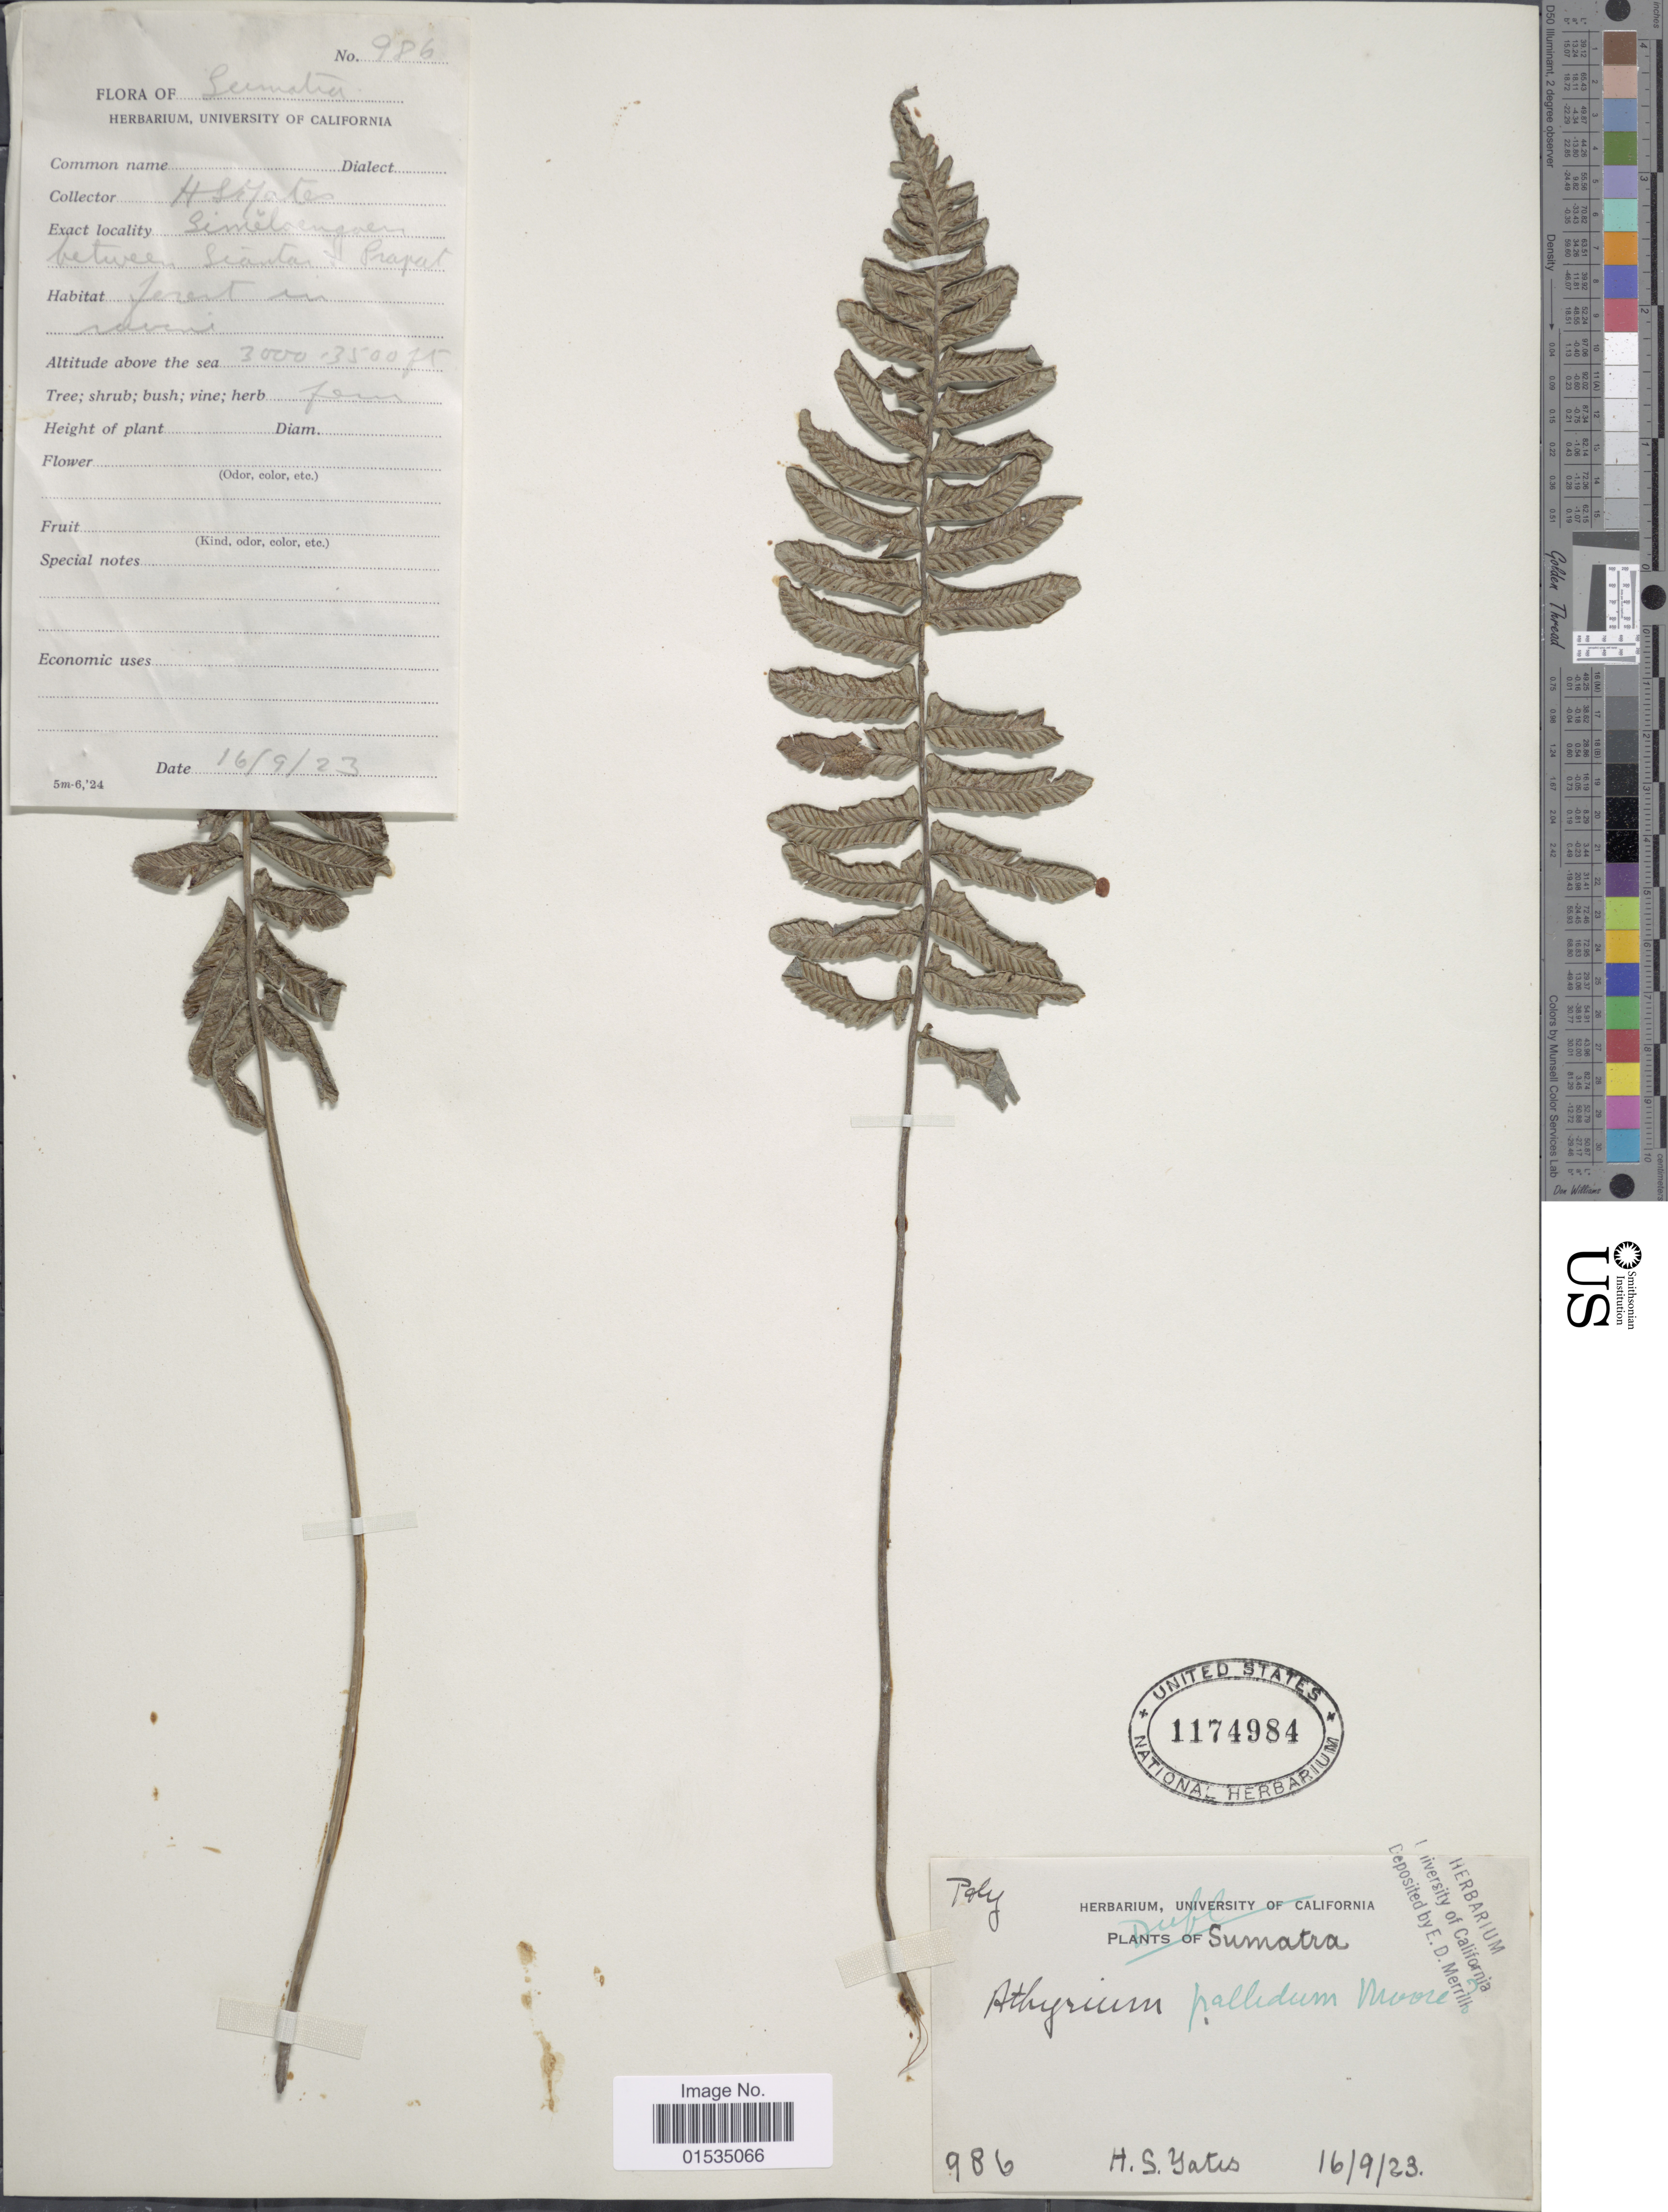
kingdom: Plantae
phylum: Tracheophyta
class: Polypodiopsida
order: Polypodiales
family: Athyriaceae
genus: Diplazium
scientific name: Diplazium pallidum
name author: (Blume) T. Moore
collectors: H. S. Yates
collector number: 986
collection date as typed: Transcribed d/m/y: 16/9/23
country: Indonesia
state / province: Sumatra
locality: Similbrengen, between Siantan Prayal [interpreted]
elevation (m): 914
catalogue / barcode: US 1174984